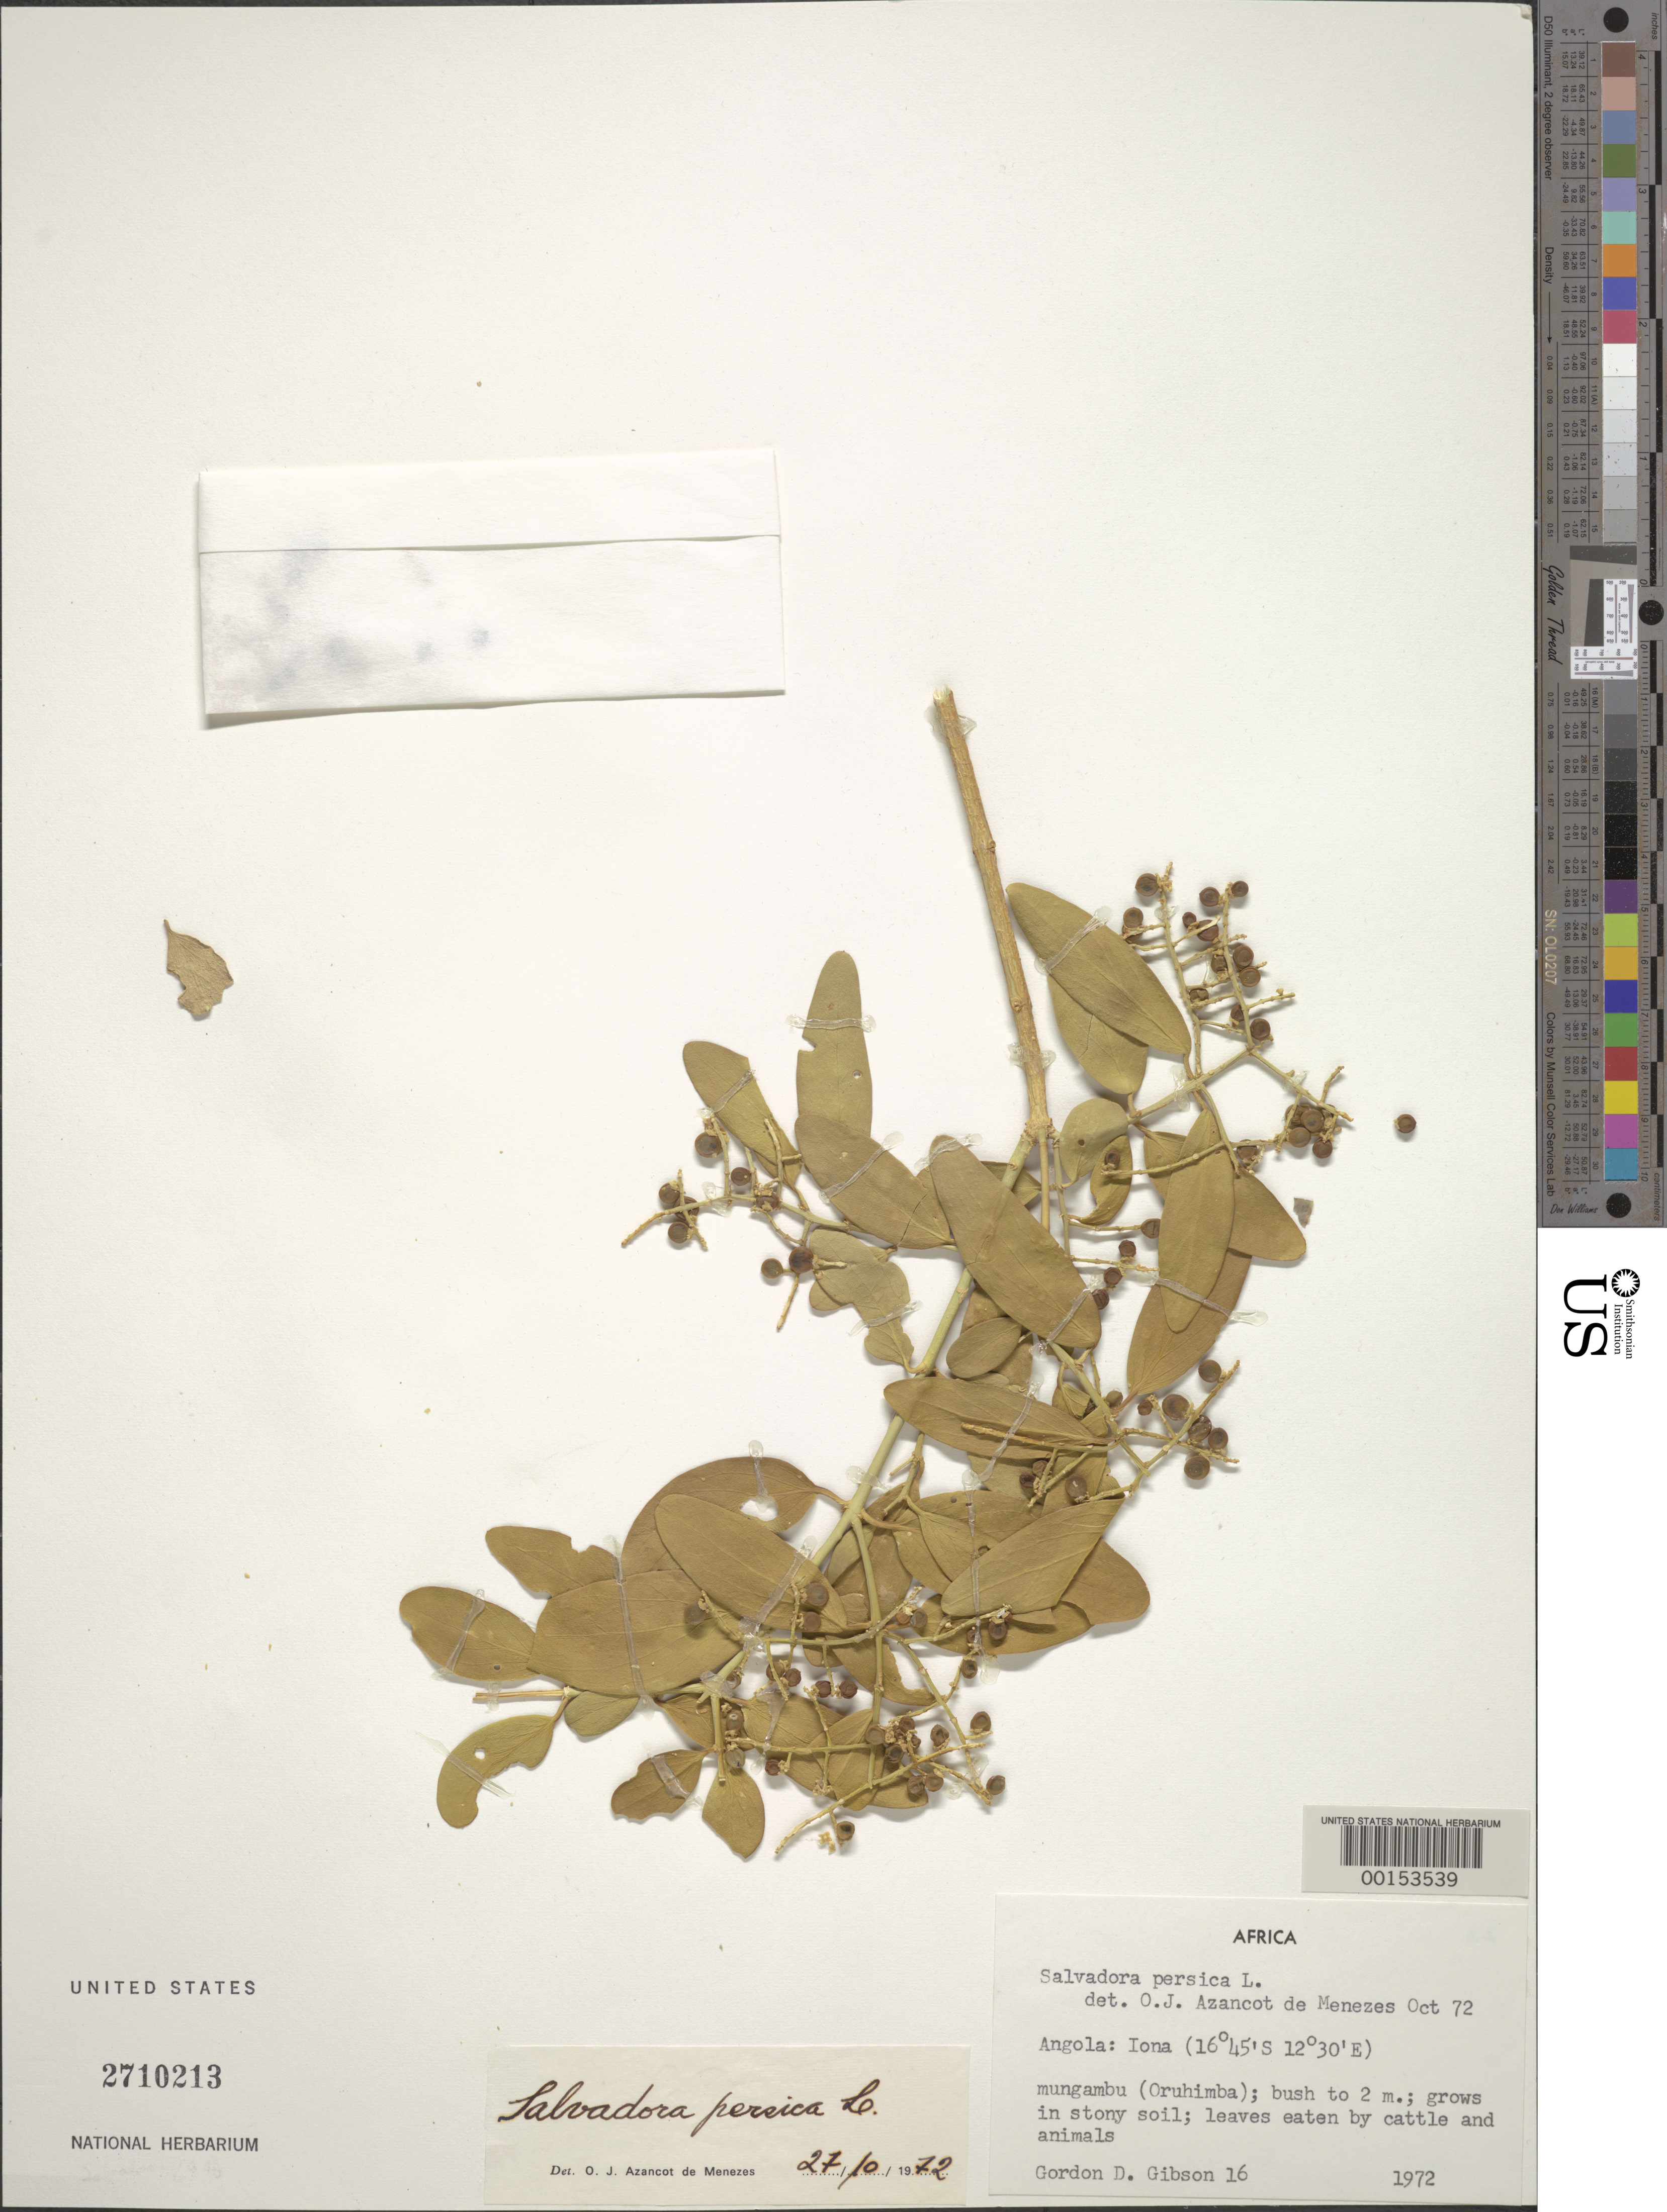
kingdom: Plantae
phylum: Tracheophyta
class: Magnoliopsida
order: Brassicales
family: Salvadoraceae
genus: Salvadora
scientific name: Salvadora persica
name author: L.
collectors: G. D. Gibson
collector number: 16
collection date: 1972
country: Angola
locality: Iona.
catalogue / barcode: US 2710213